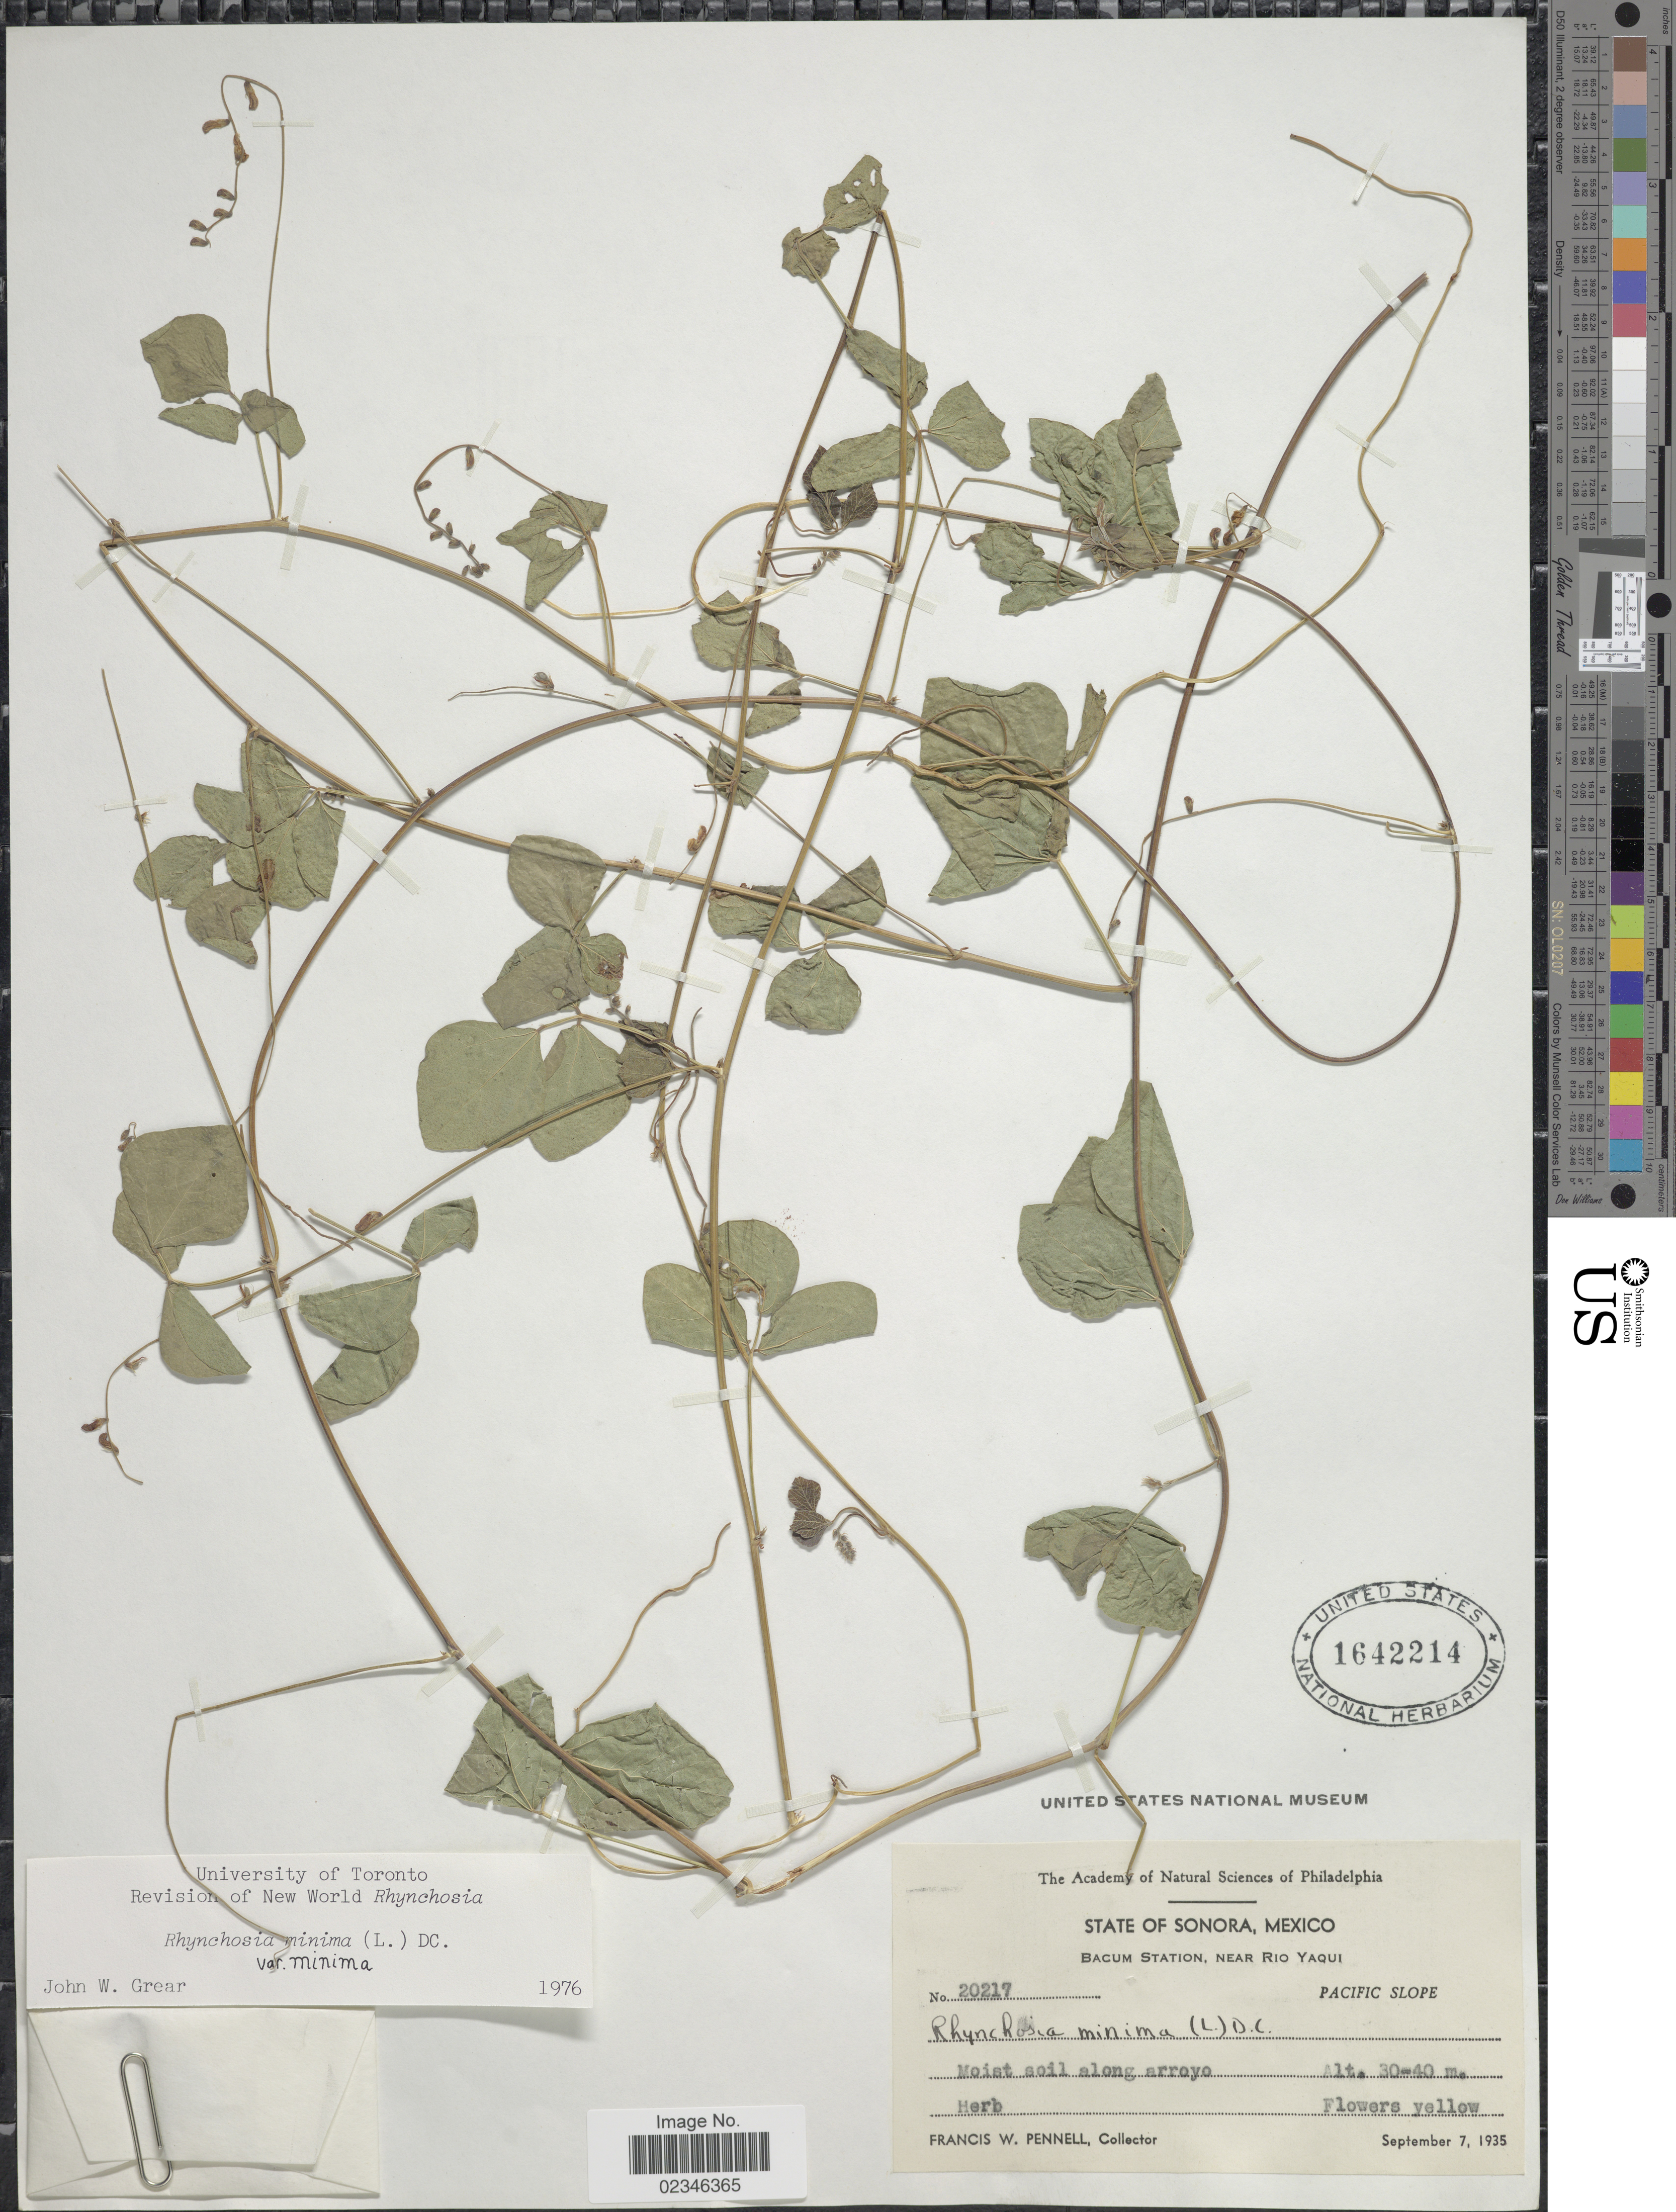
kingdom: Plantae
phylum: Tracheophyta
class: Magnoliopsida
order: Fabales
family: Fabaceae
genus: Rhynchosia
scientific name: Rhynchosia minima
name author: (L.) DC.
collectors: F. W. Pennell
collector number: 20217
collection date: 1935-09-07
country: Mexico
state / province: Sonora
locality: State of Sonora, Mexico. Bacum Station, near Rio Yaqui. Pacific Slope. Moist soil along arroyo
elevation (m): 30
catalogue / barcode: US 1642214